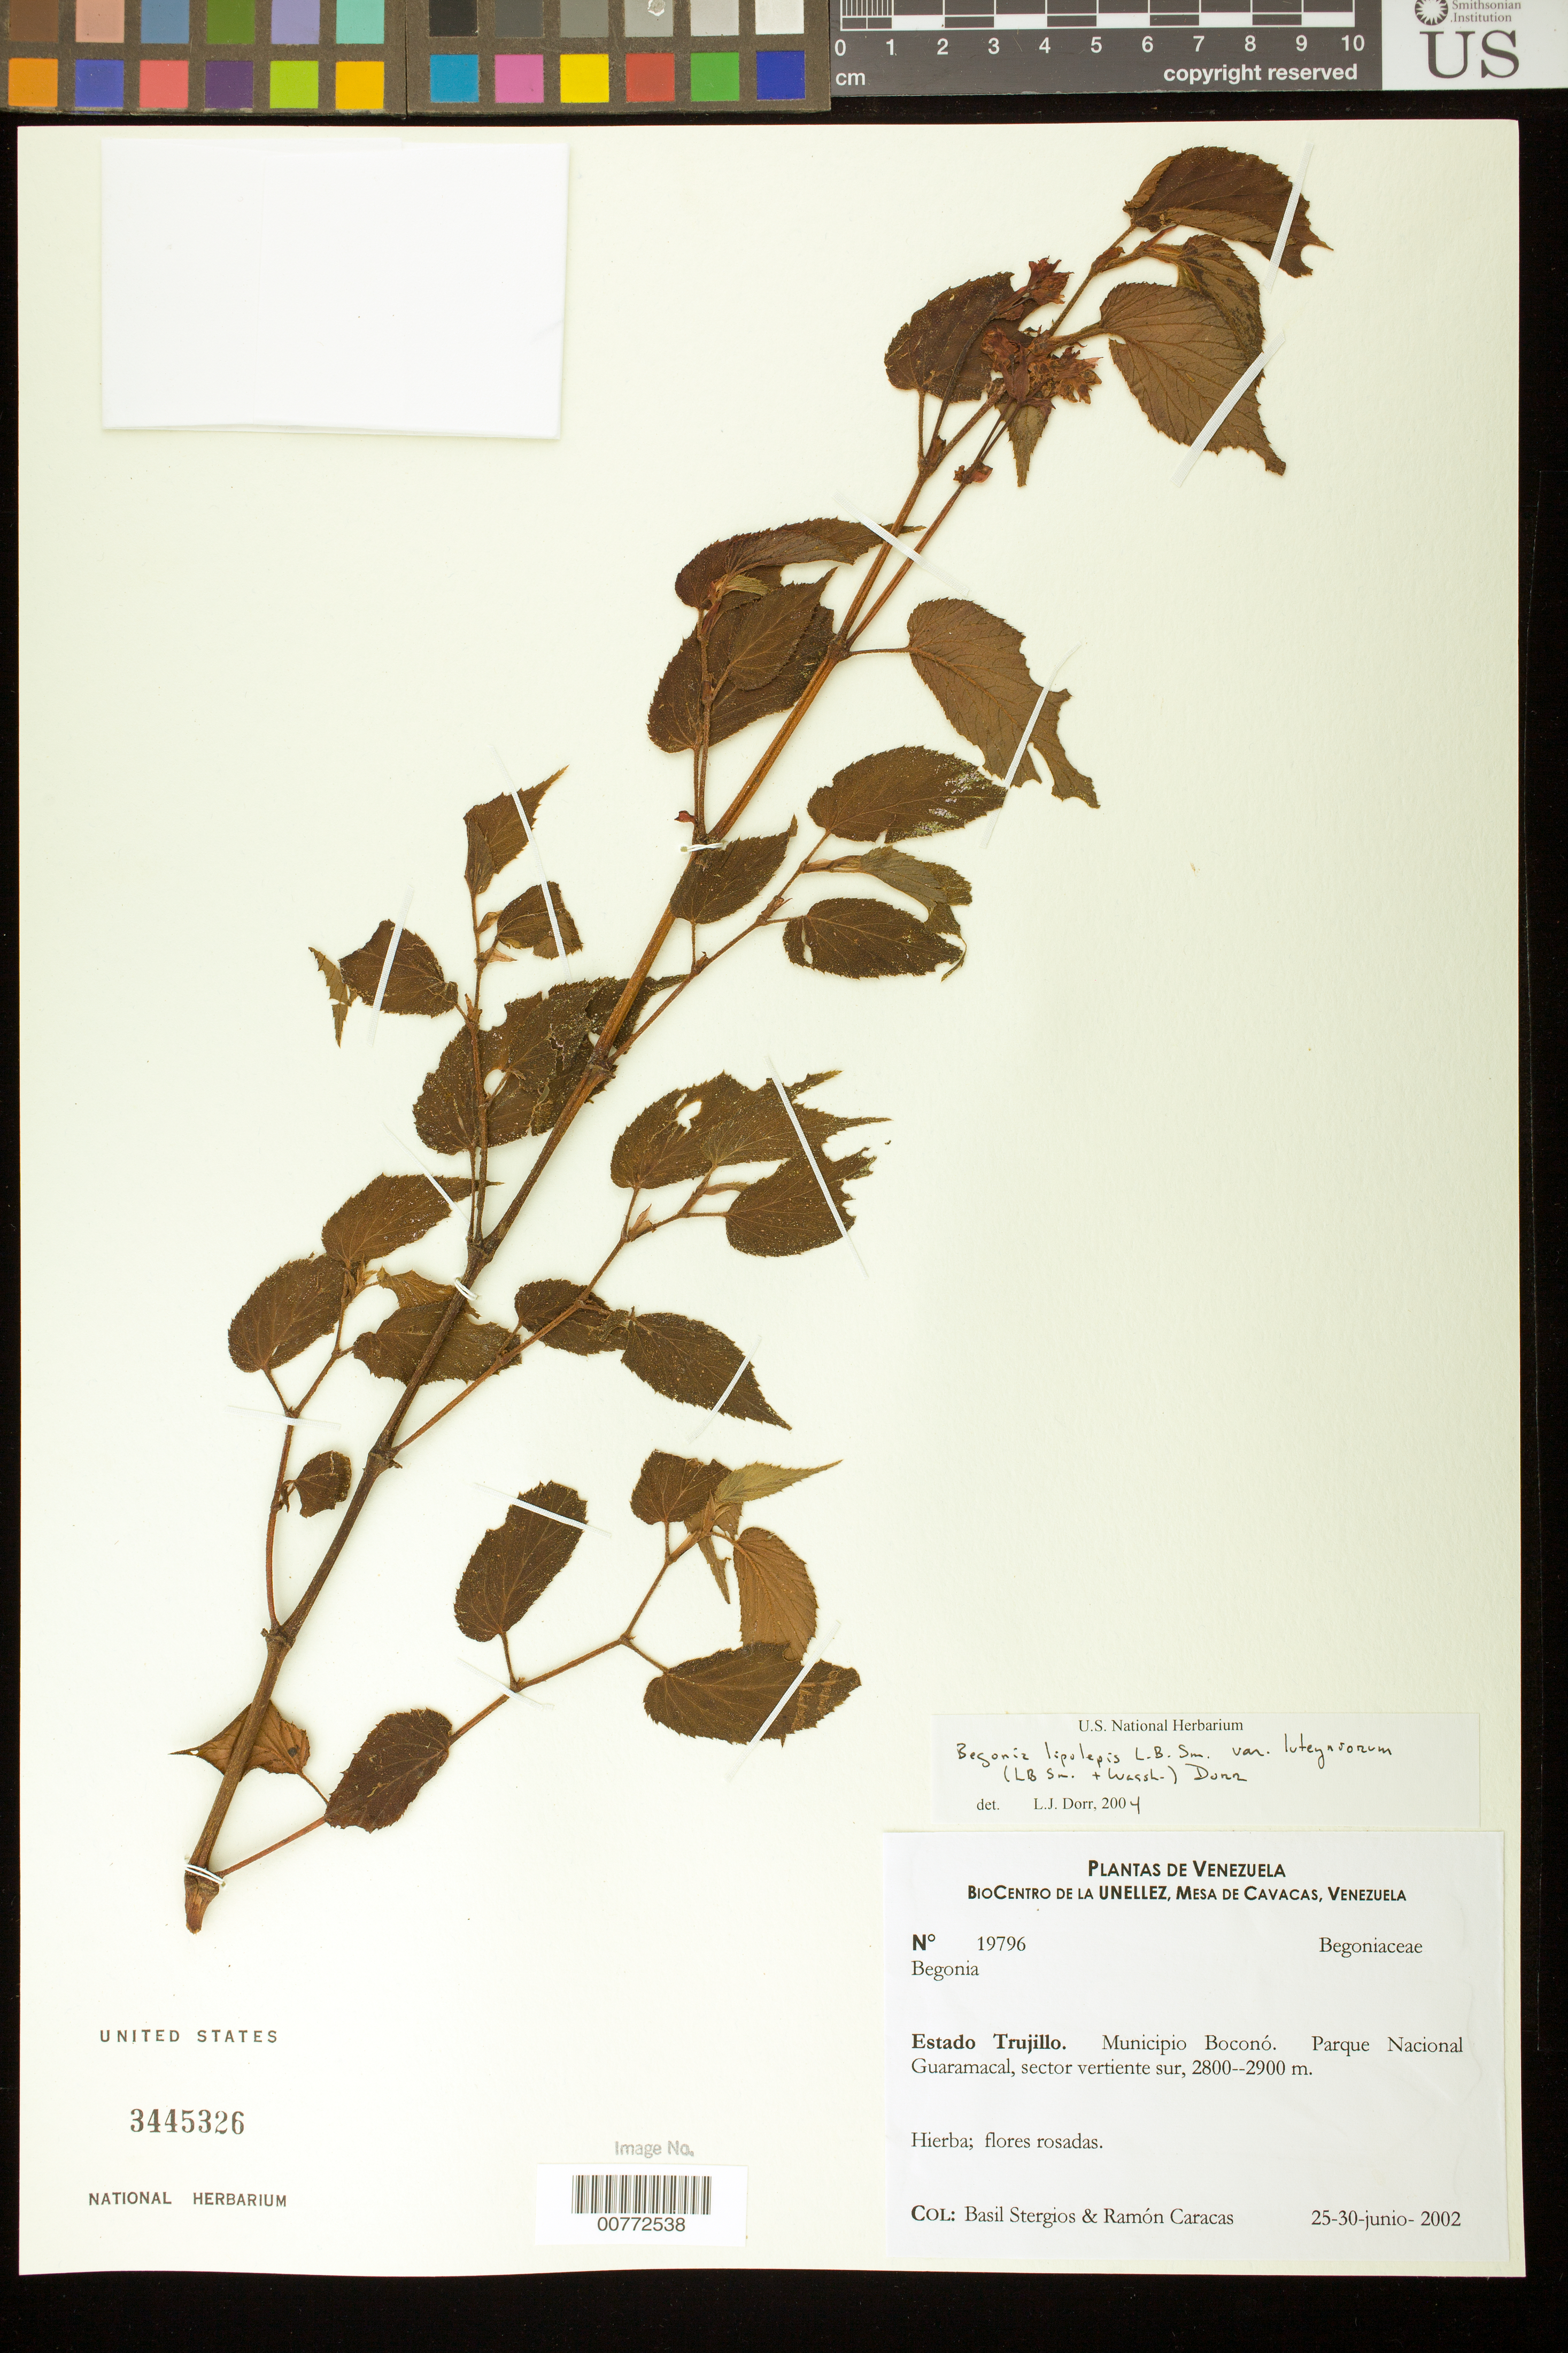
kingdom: Plantae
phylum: Tracheophyta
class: Magnoliopsida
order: Cucurbitales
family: Begoniaceae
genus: Begonia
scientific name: Begonia luteyniorum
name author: (L.B. Sm. & Wassh.) Jara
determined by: Dorr, L. J., (BOT), Smithsonian Institution - National Museum of Natural History (UNITED STATES)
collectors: B. G. Stergios & R. Caracas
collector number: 19796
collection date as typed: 25 Jun 2002 to 30 Jun 2002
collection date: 2002-06-25/2002-06-30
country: Venezuela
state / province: Trujillo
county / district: Boconó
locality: Parque Nacional Guaramacal, vertiente sur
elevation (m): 2800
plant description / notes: PORT, US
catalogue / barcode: US 3445326